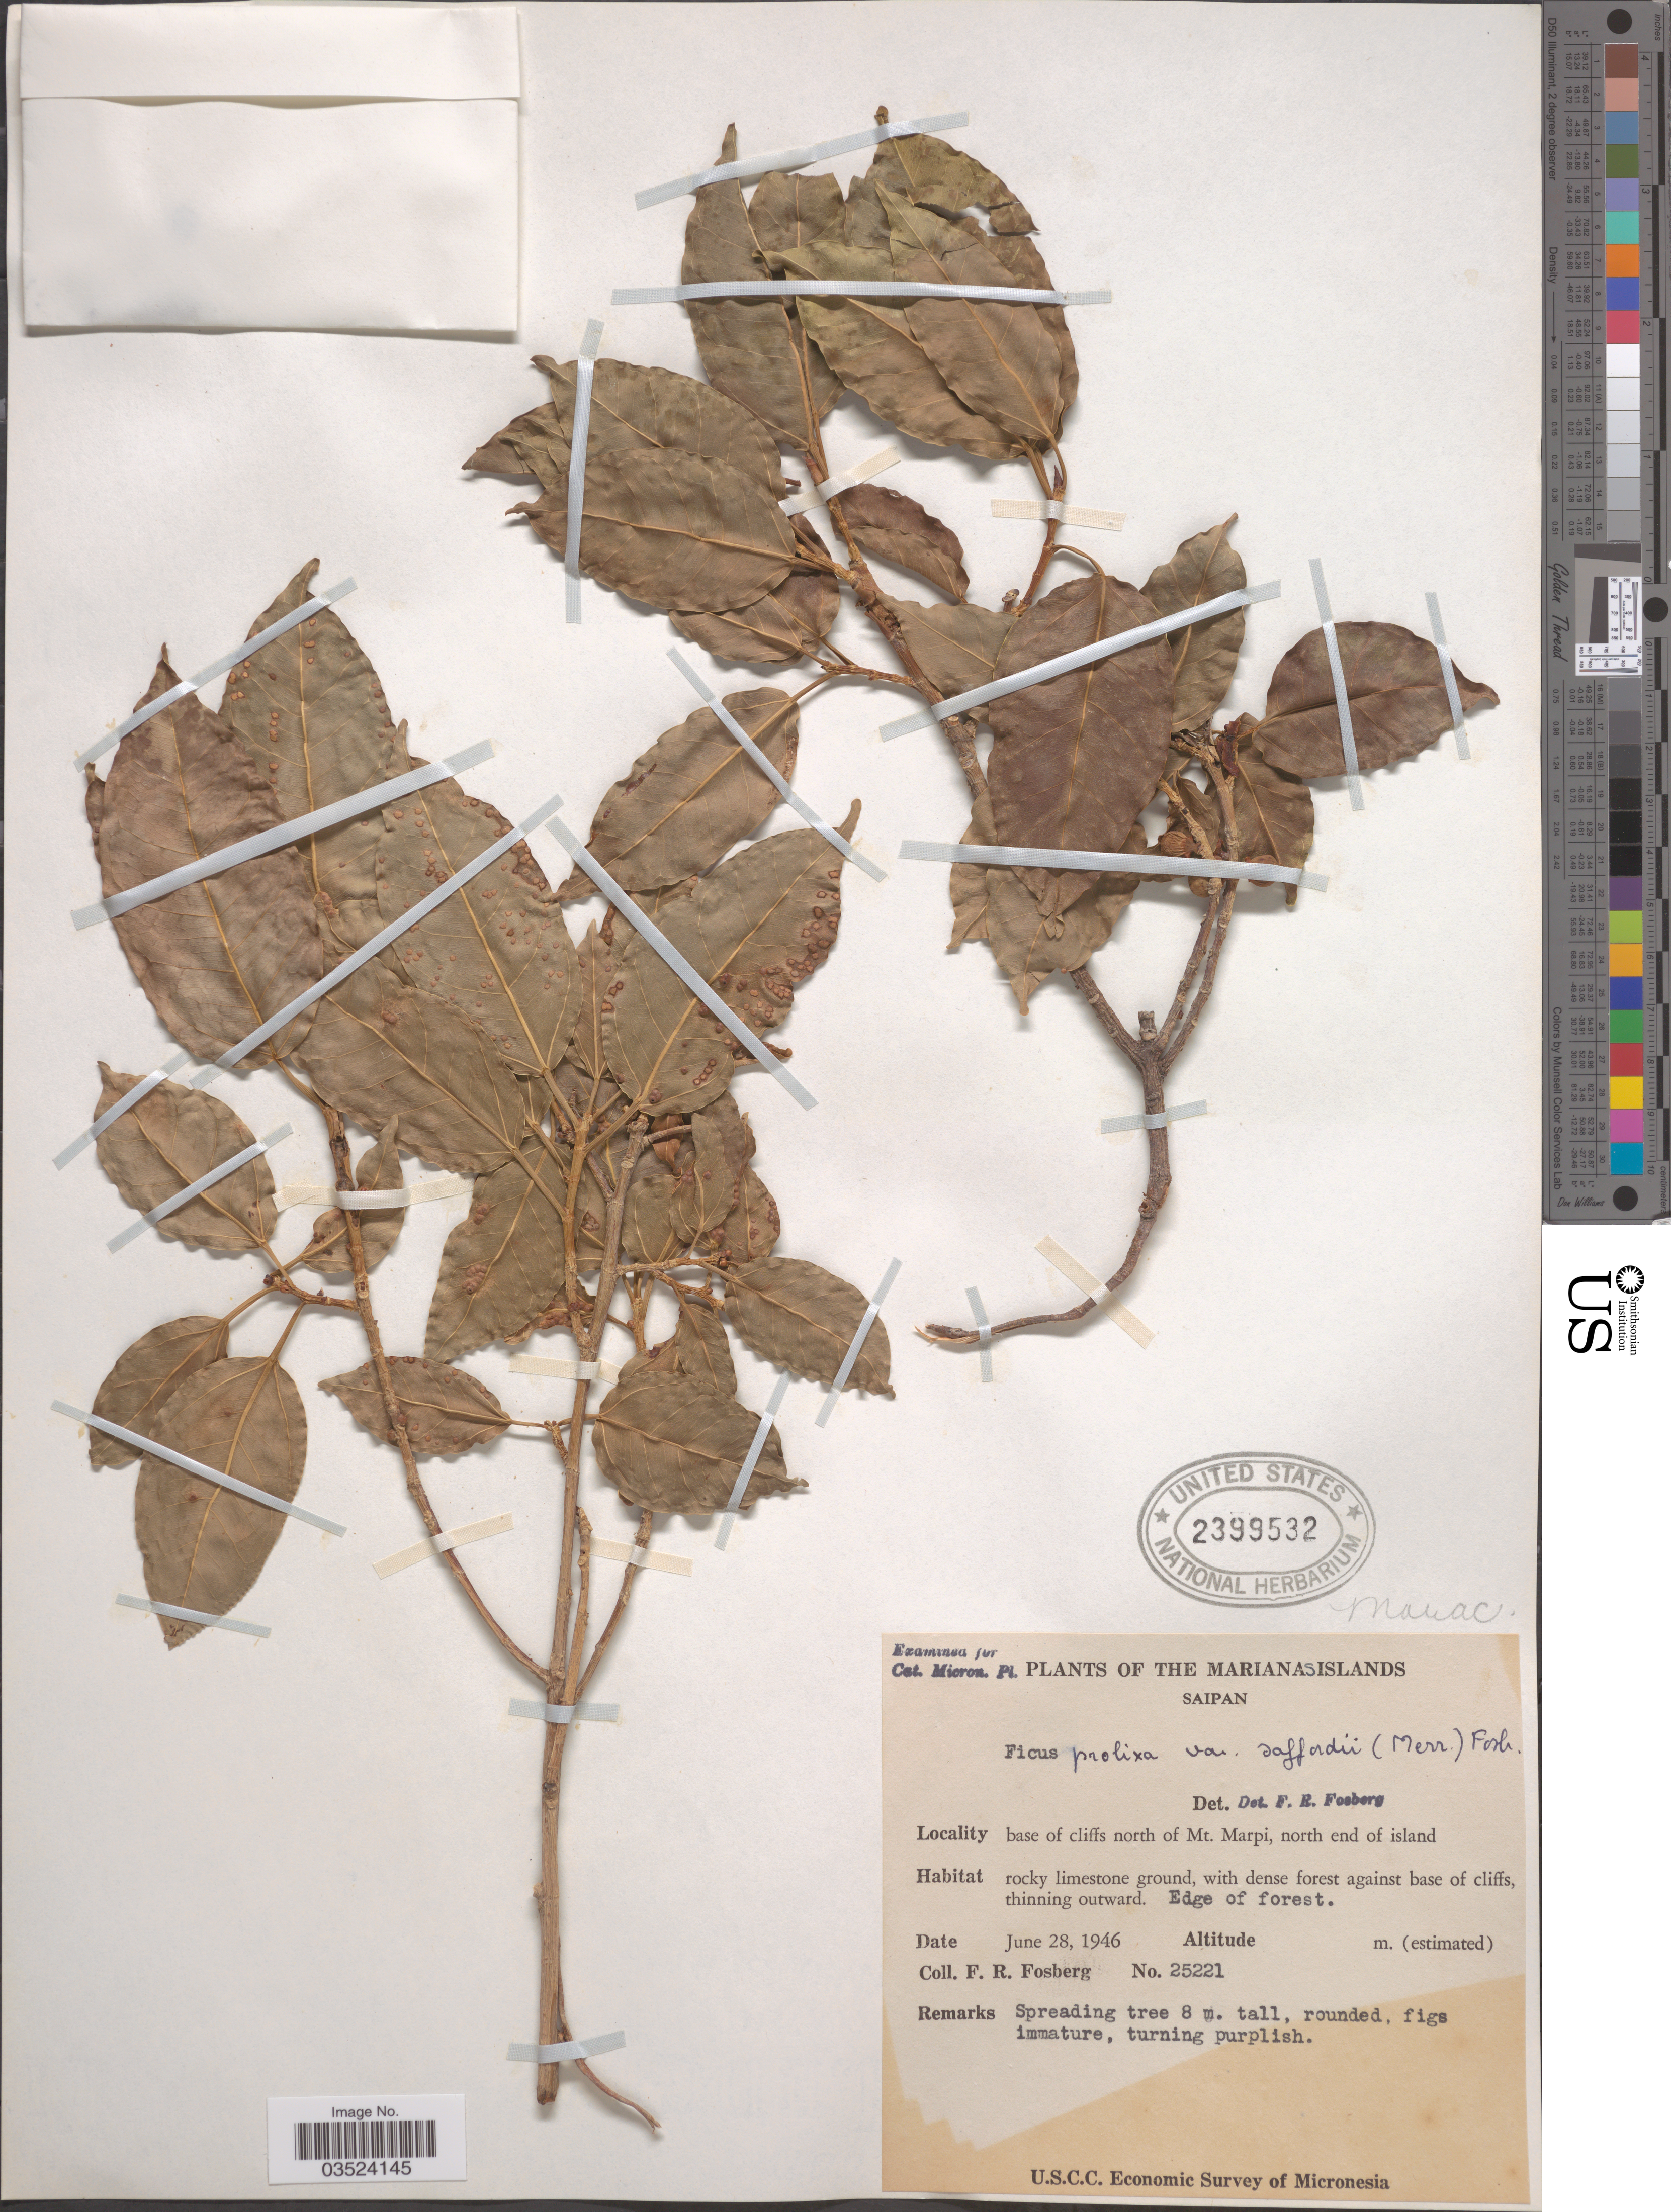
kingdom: Plantae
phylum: Tracheophyta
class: Magnoliopsida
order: Rosales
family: Moraceae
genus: Ficus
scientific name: Ficus prolixa var. carolinensis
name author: (Warb.) Fosberg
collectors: F. R. Fosberg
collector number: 25221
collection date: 1946-06-28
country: Northern Mariana Islands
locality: The Marianas Islands. Saipan. Base of cliffs north of Mt. Marpi, north end of island.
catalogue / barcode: US 2399532